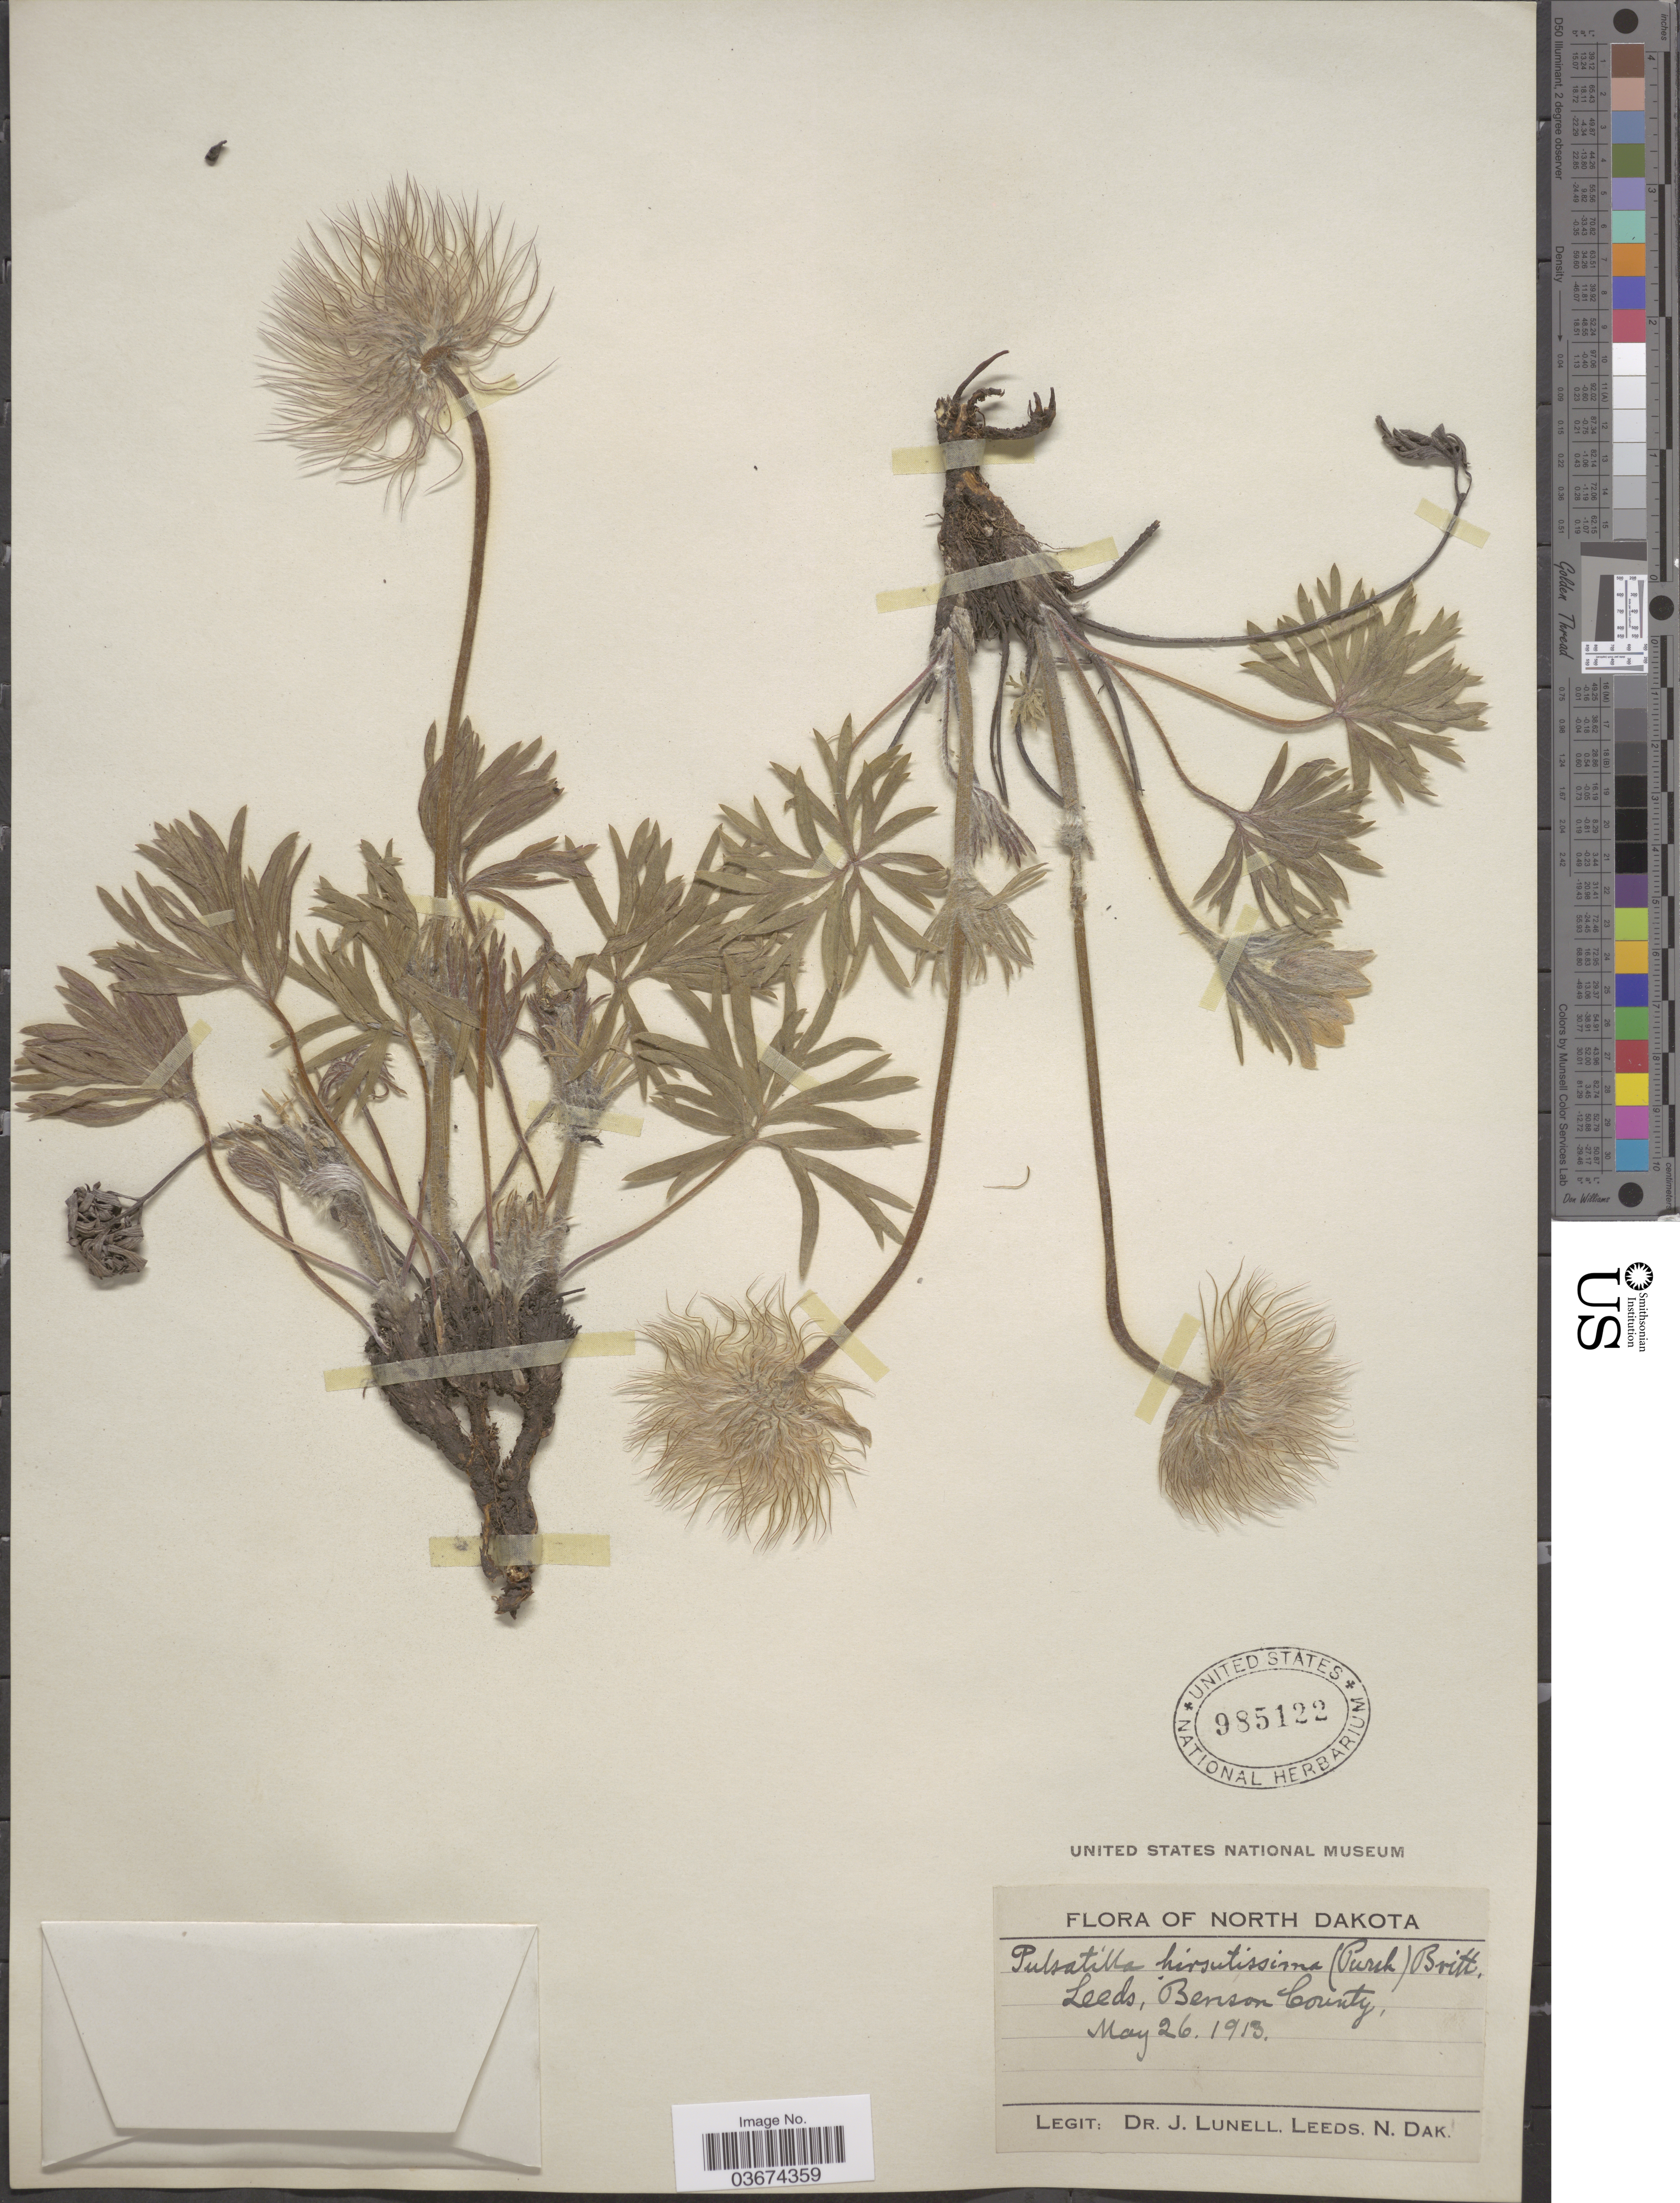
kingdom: Plantae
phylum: Tracheophyta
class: Magnoliopsida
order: Ranunculales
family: Ranunculaceae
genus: Pulsatilla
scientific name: Pulsatilla nuttalliana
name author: (DC.) Bercht. & J. Presl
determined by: Strong, Mark T., (BOT), Smithsonian Institution - National Museum of Natural History (UNITED STATES)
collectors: J. Lunell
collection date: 1913-05-26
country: United States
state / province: North Dakota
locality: Leeds, Benson County.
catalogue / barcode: US 985122